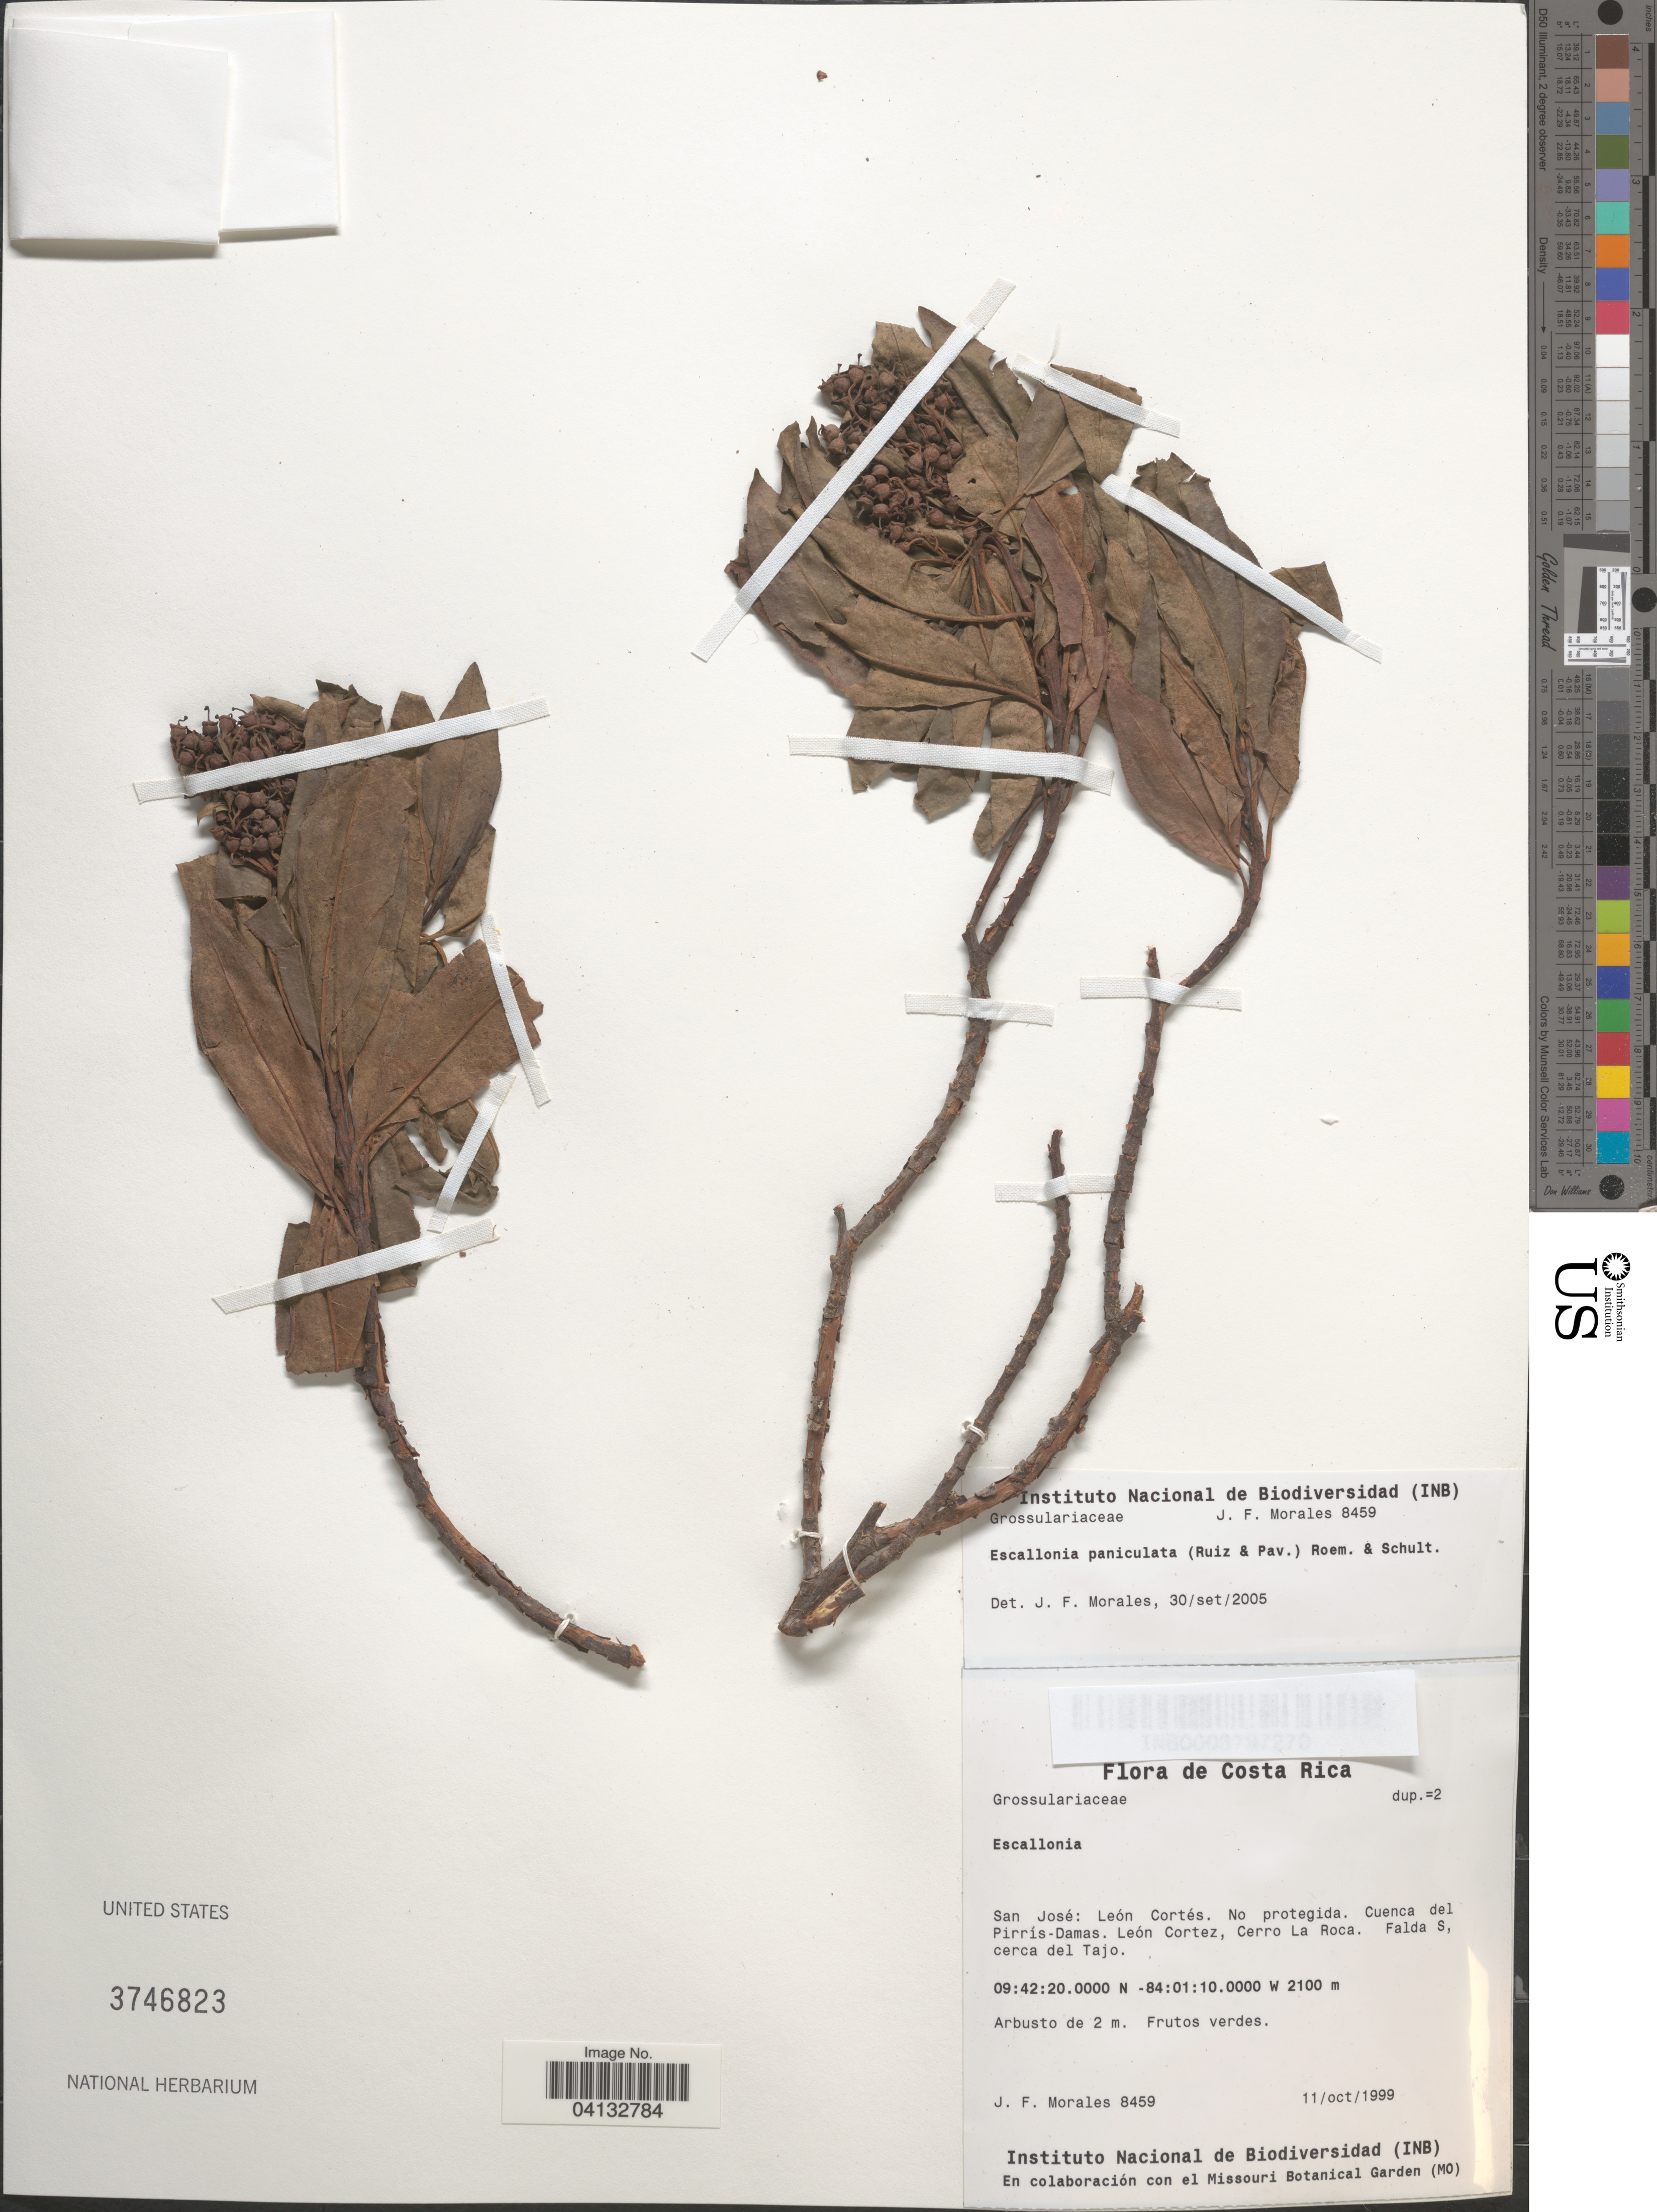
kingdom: Plantae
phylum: Tracheophyta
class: Magnoliopsida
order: Escalloniales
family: Escalloniaceae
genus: Escallonia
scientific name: Escallonia paniculata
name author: (Ruiz & Pav.) Roem. & Schult.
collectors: J. Morales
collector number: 8459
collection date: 1999-10-11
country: Costa Rica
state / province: San José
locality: León Cortés. No protegida. Cuenca del Pirrís-Damas. León Cortez, Cerro La Roca. Falda S, cerca del Tajo.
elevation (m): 2100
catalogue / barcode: US 3746823